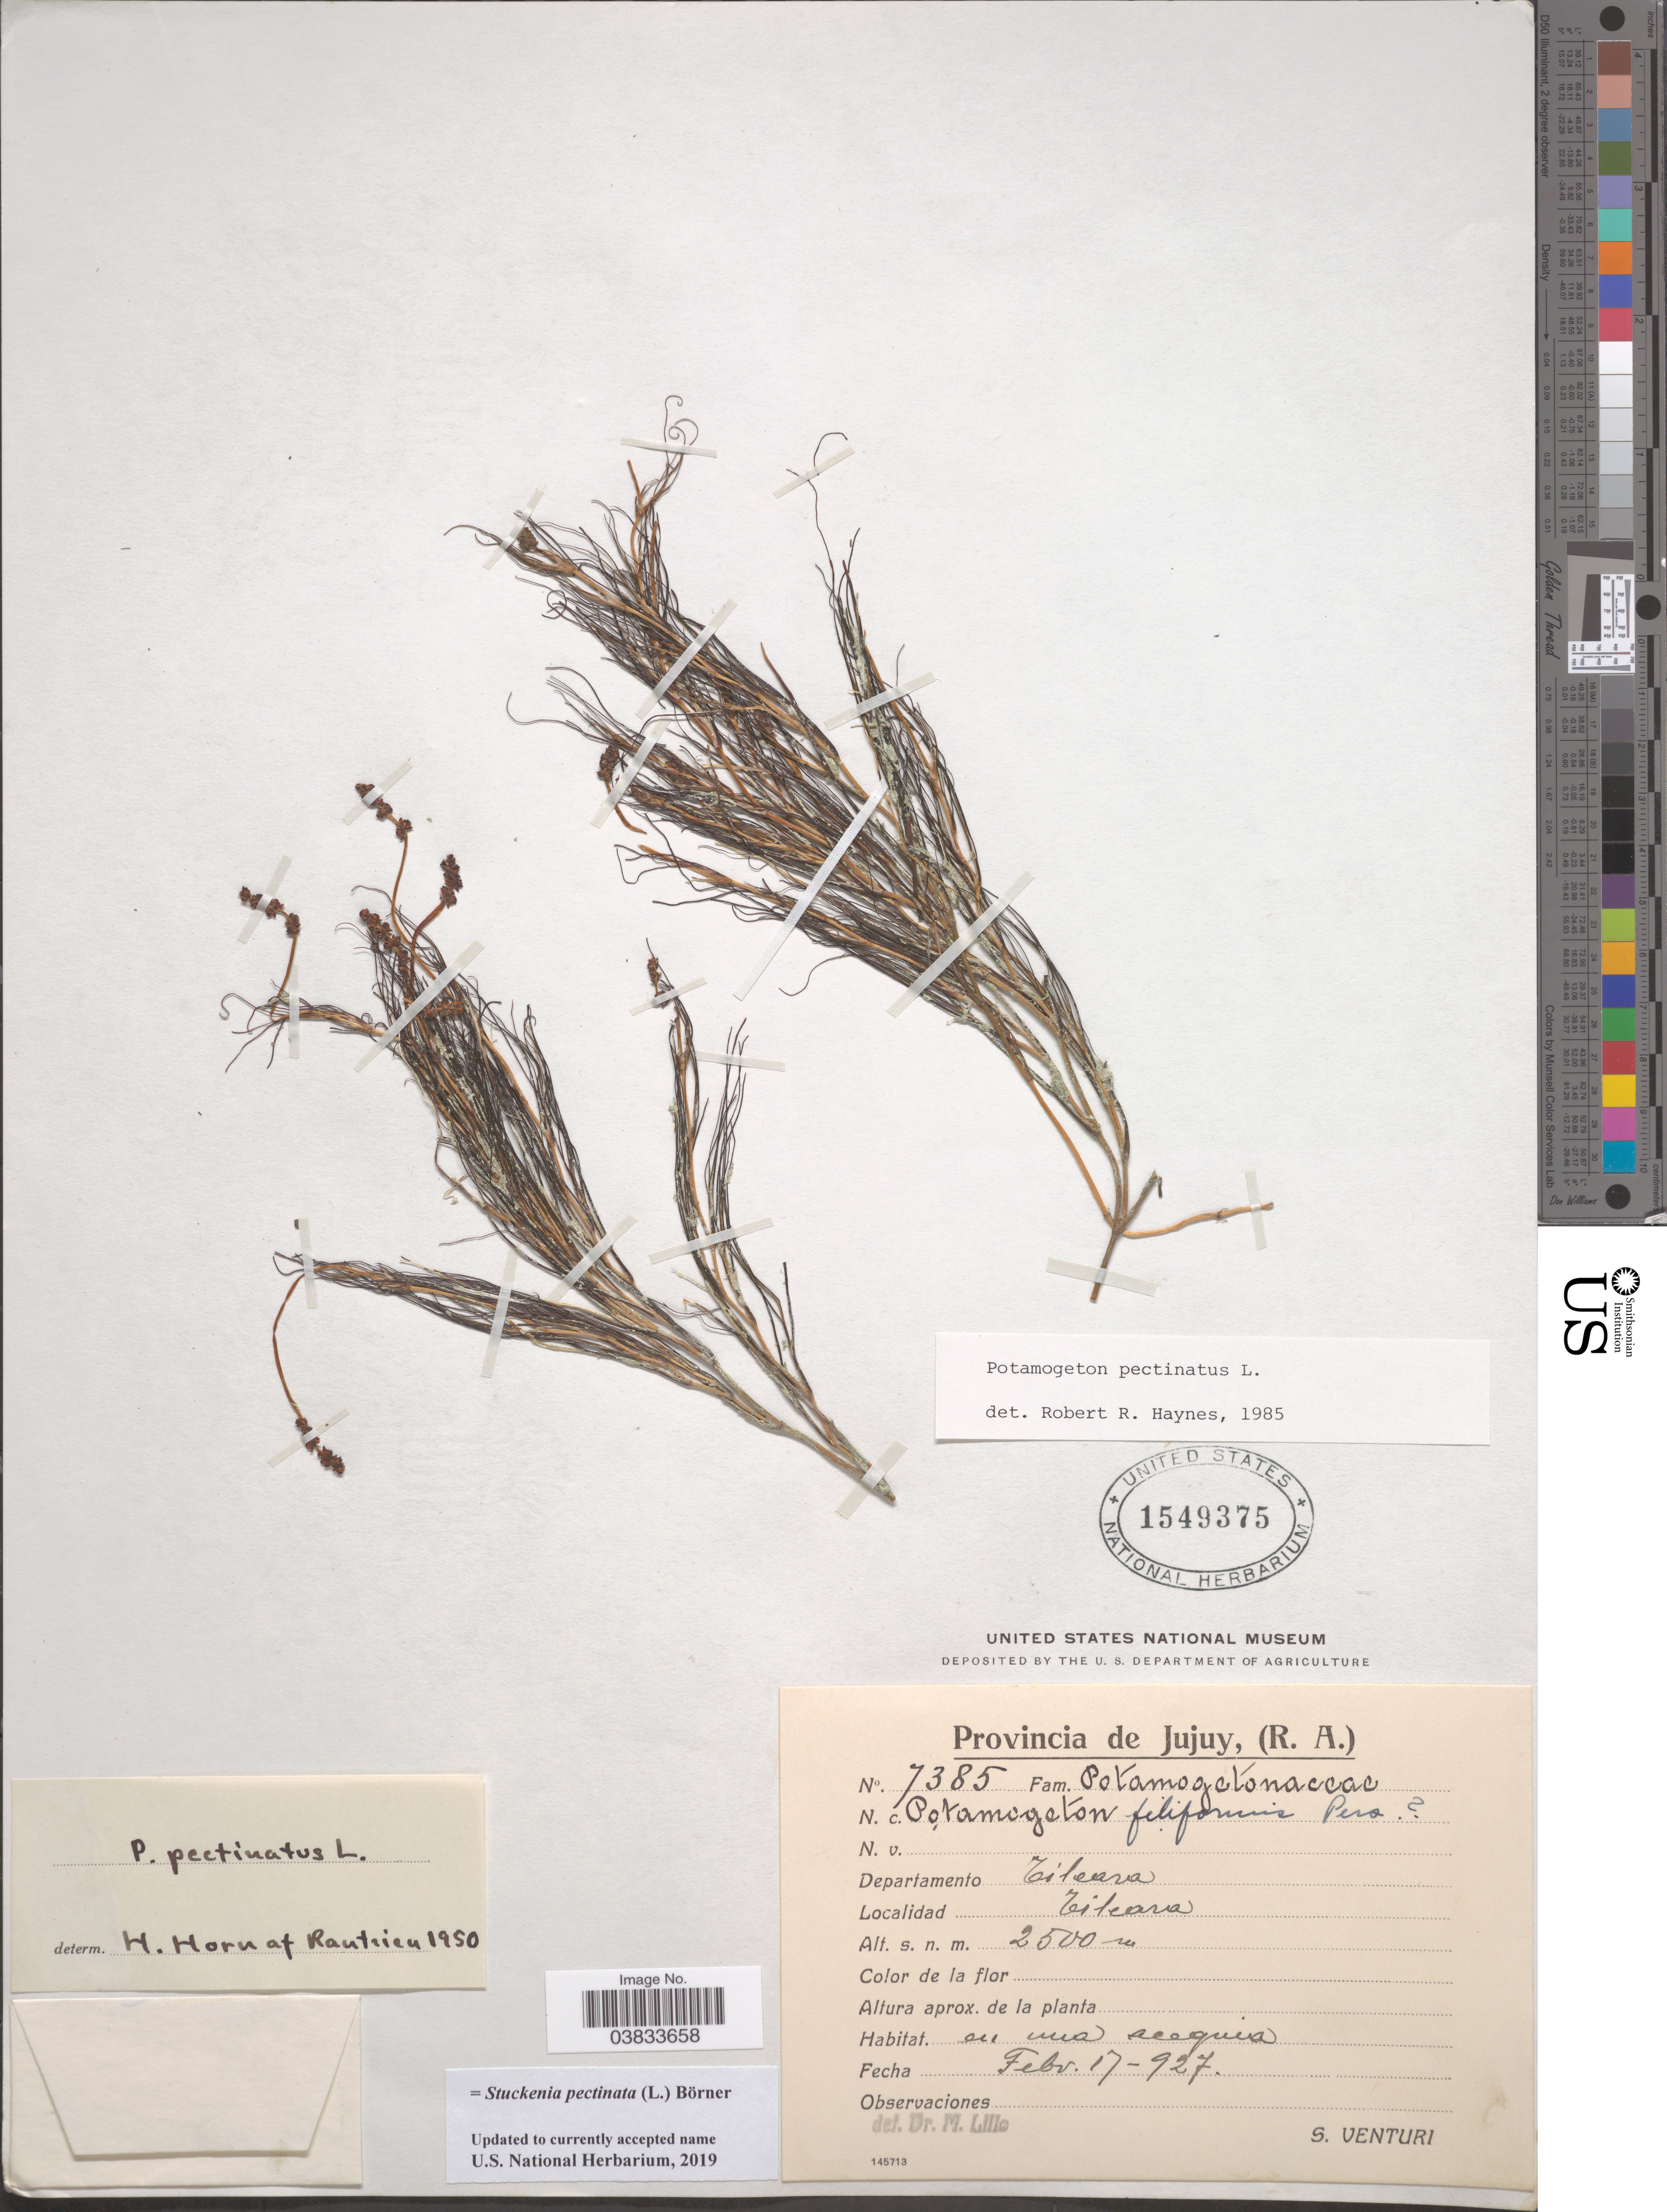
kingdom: Plantae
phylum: Tracheophyta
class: Liliopsida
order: Alismatales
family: Potamogetonaceae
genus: Stuckenia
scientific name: Stuckenia pectinata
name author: (L.) Börner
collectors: S. Venturi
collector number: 7385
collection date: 1927-02-17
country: Argentina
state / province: Jujuy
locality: Departamento Tilcara. Tilcara.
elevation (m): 2500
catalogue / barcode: US 1549375